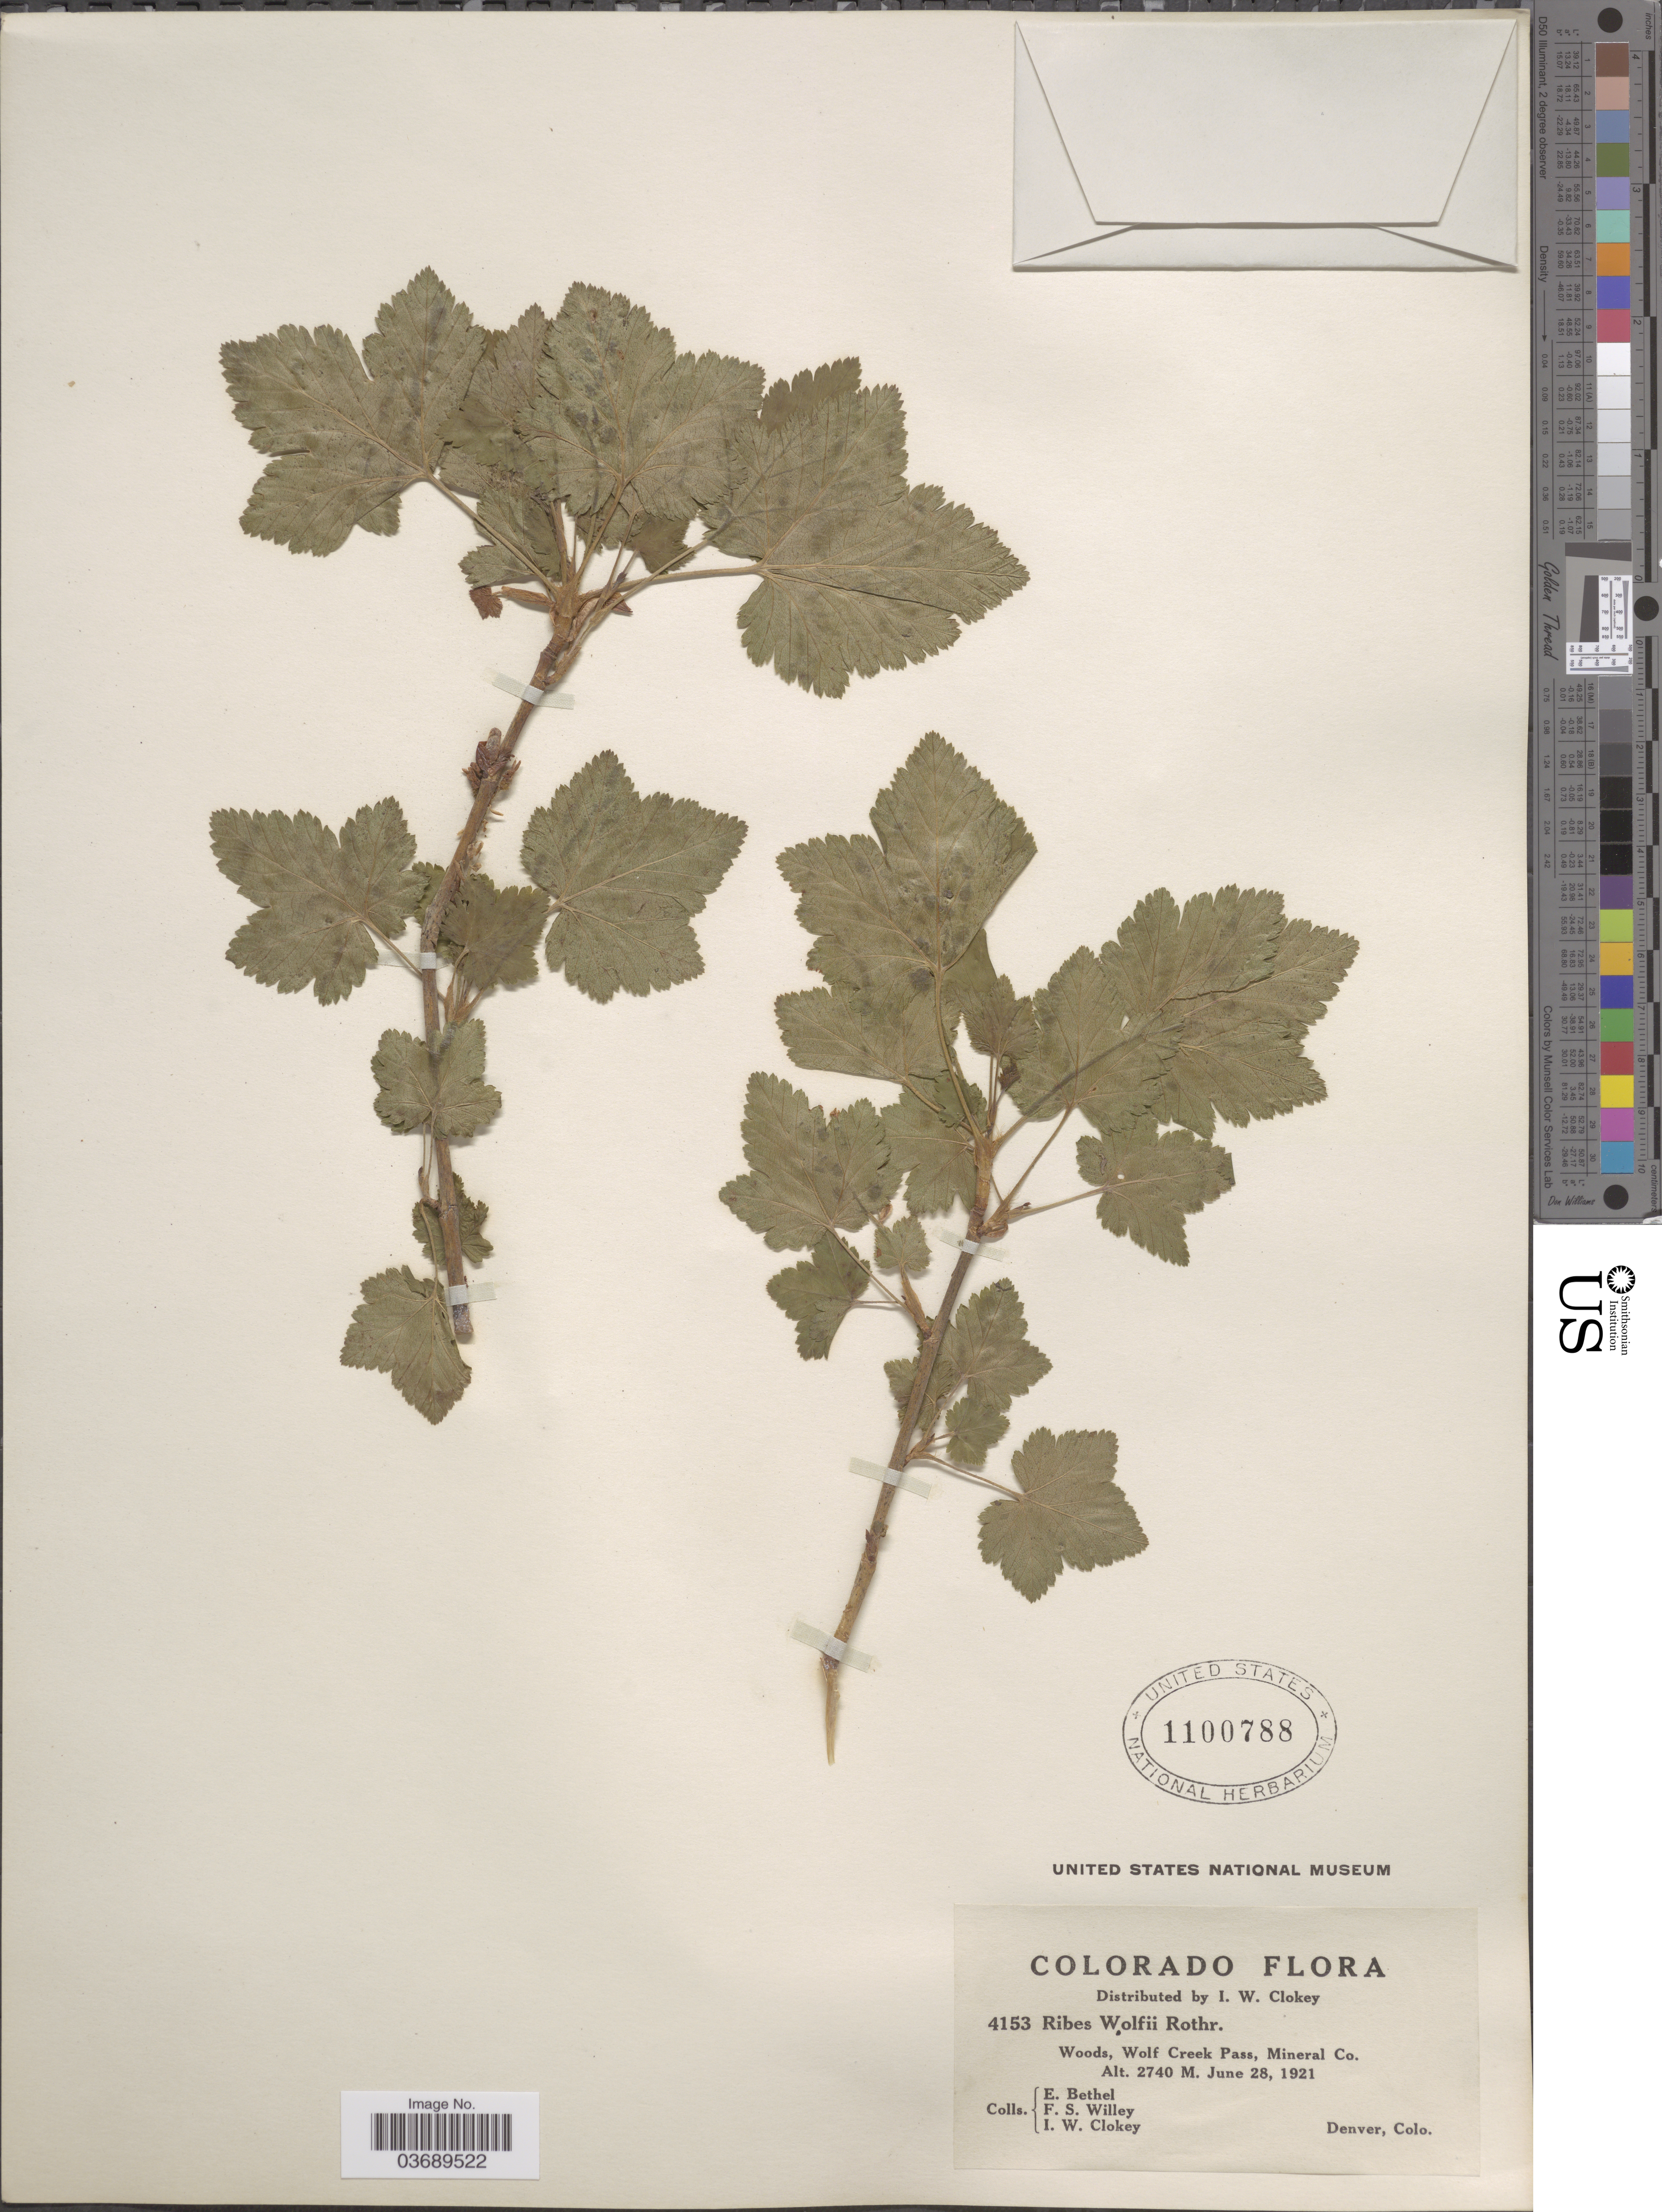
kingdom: Plantae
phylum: Tracheophyta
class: Magnoliopsida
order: Saxifragales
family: Grossulariaceae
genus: Ribes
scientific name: Ribes wolfii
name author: Rothr.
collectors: E. Bethel, F. Willey & I. W. Clokey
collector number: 4153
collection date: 1921-06-28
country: United States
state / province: Colorado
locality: Wolf Creek Pass, Mineral Co. Denver.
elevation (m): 2740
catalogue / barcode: US 1100788